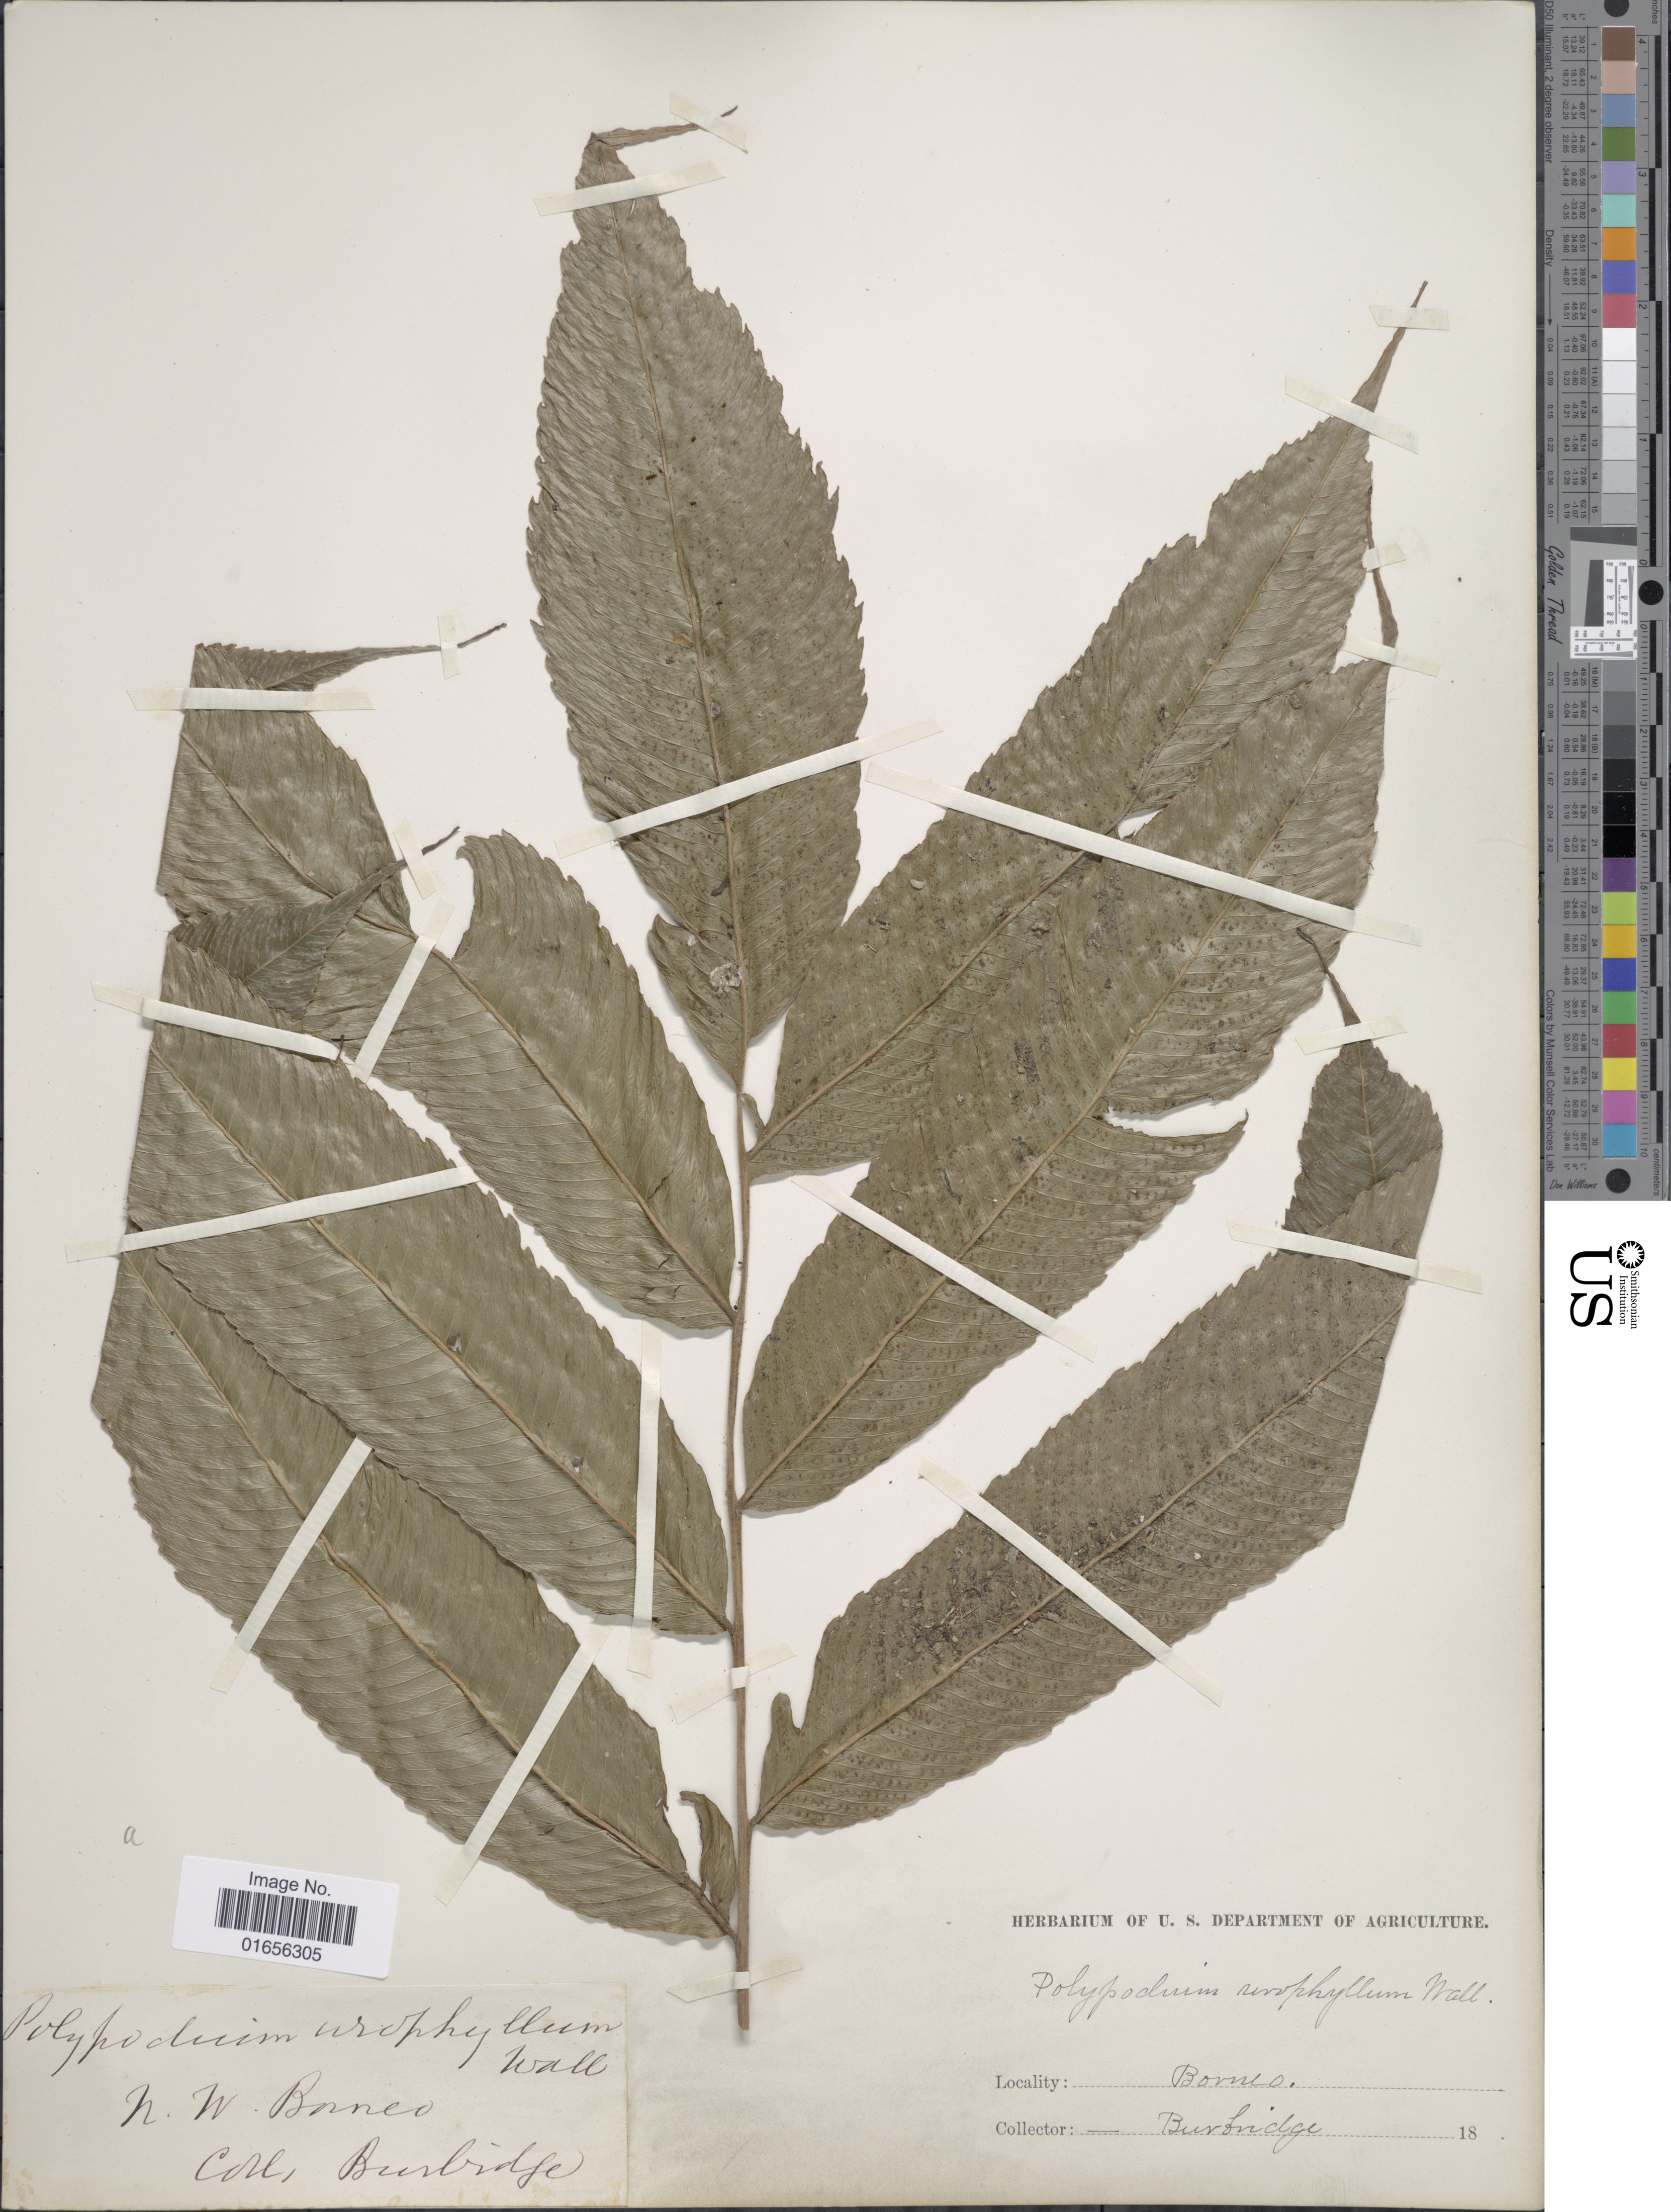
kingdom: Plantae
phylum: Tracheophyta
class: Polypodiopsida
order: Polypodiales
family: Thelypteridaceae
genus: Pronephrium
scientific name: Pronephrium nitidum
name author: Holttum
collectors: F. Burbridge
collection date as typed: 18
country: Malaysia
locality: N.W. Borneo